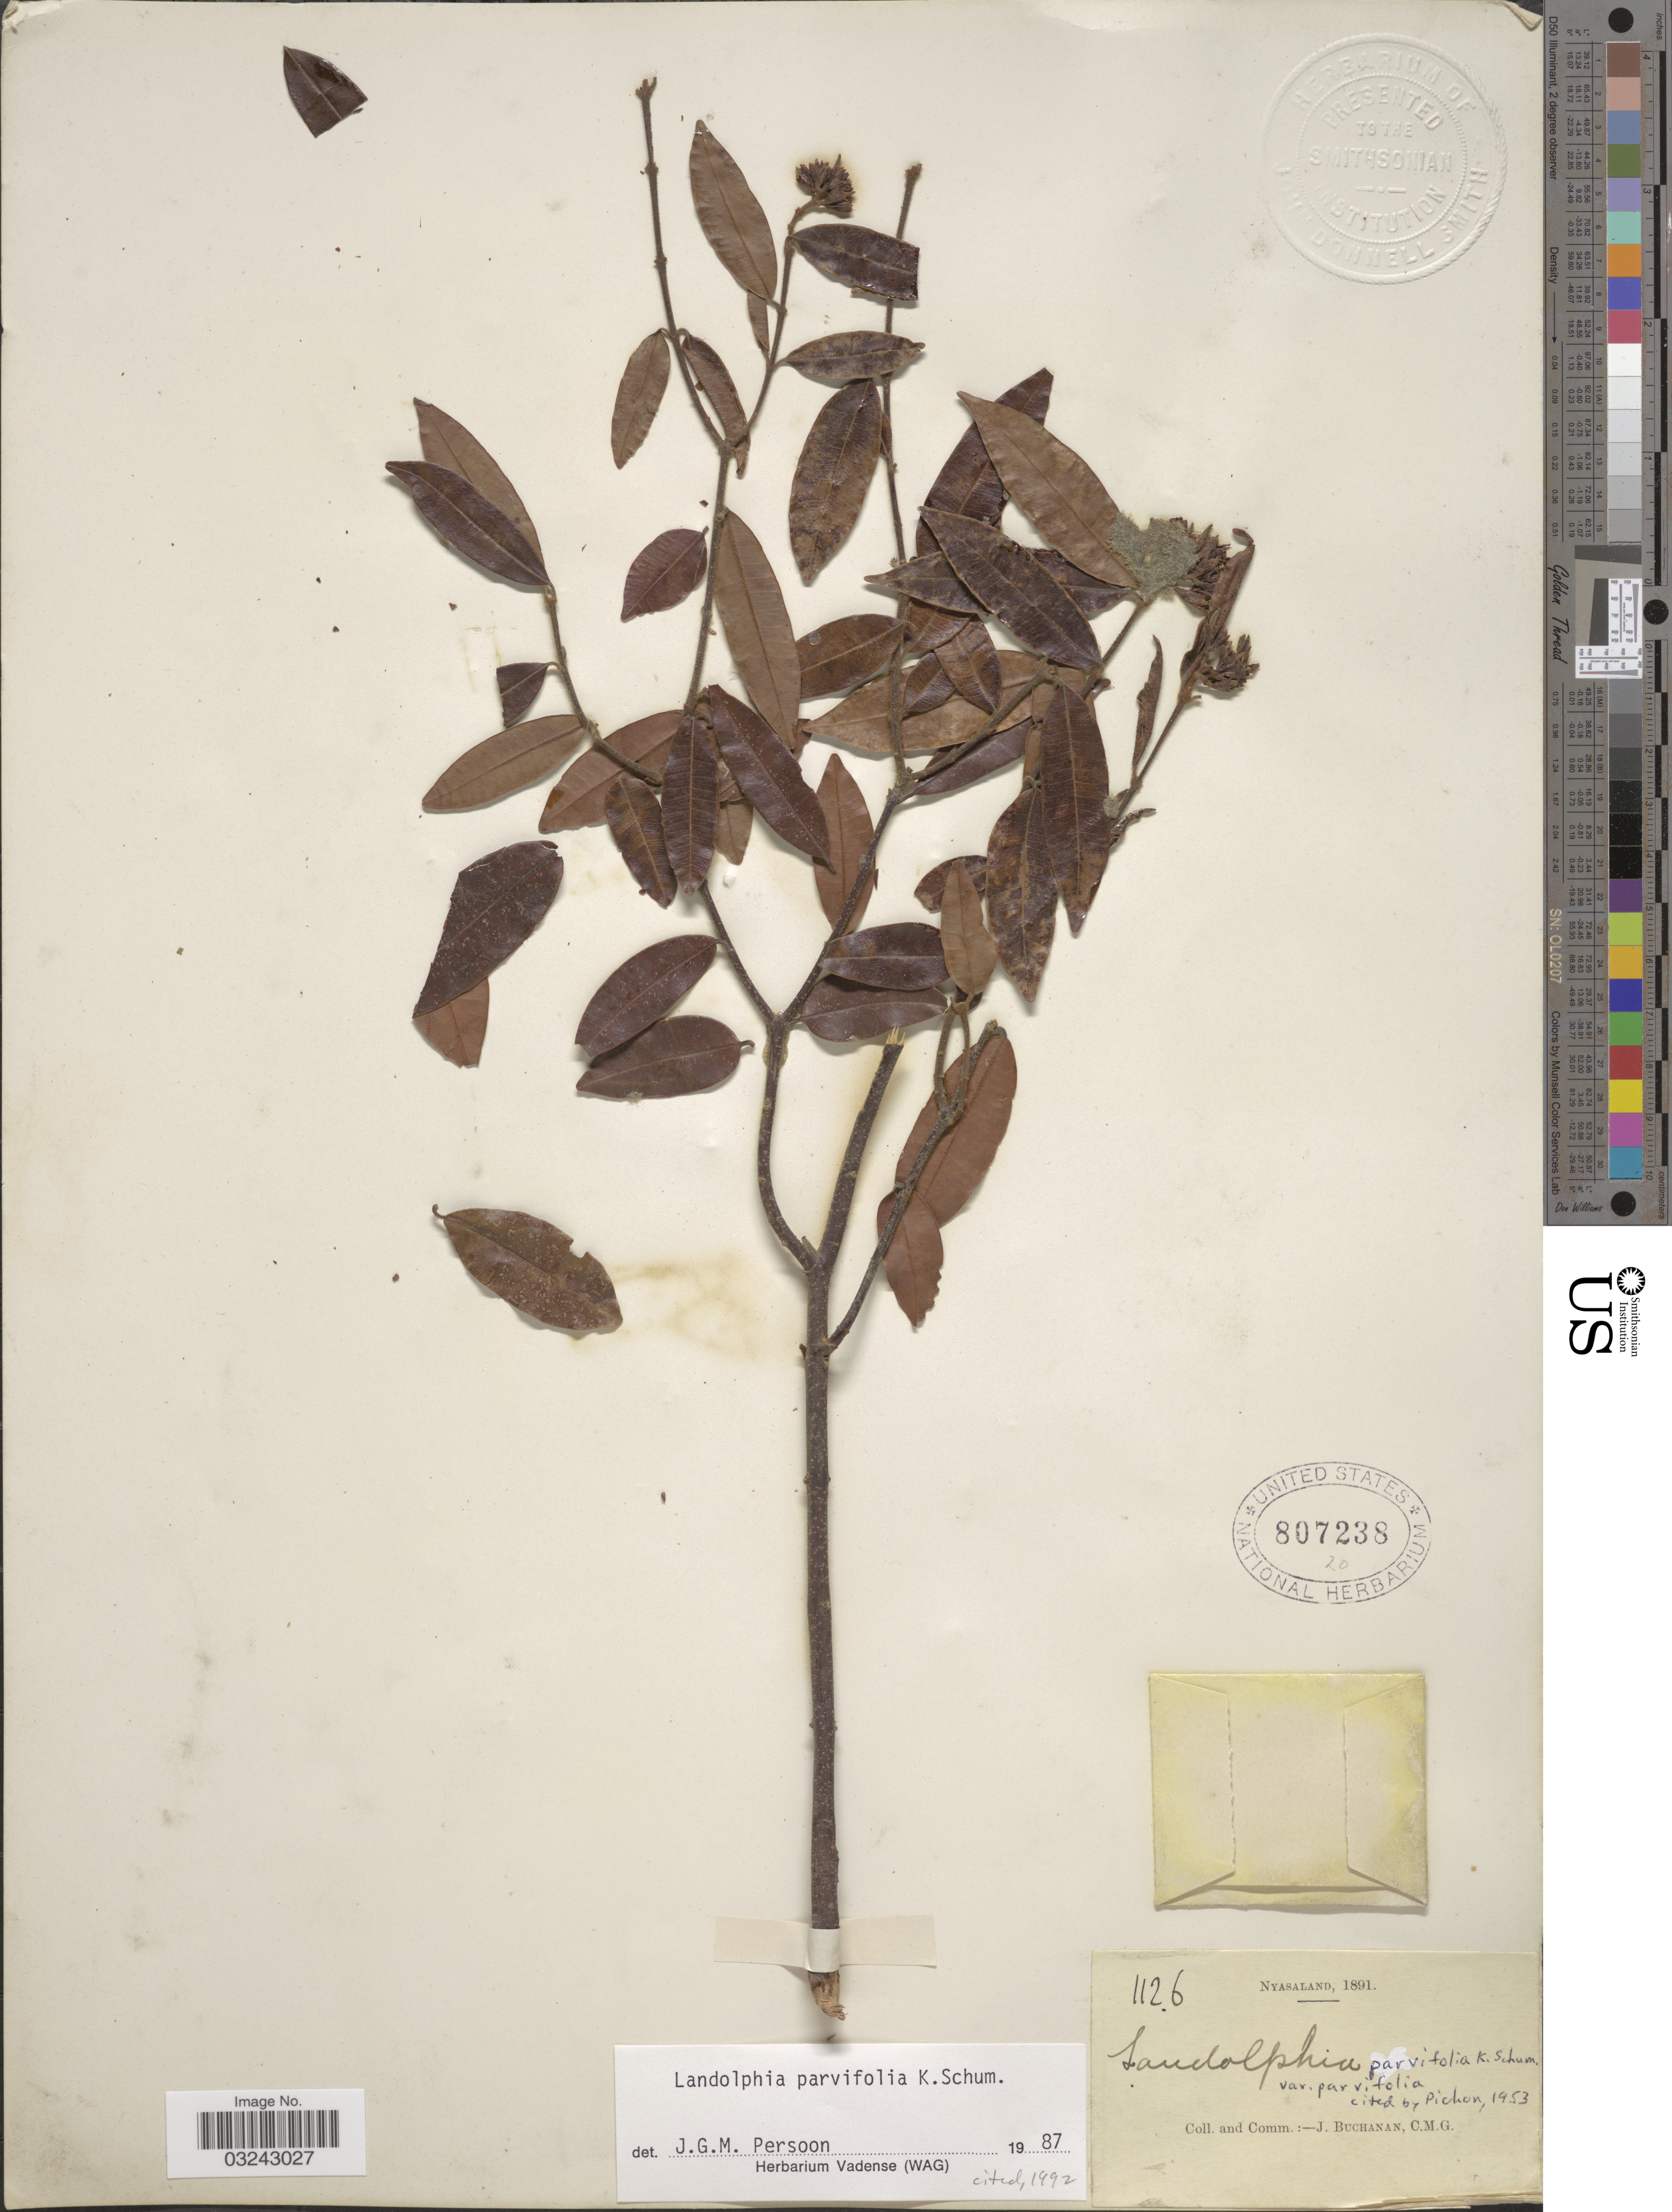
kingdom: Plantae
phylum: Tracheophyta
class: Magnoliopsida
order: Gentianales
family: Apocynaceae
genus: Landolphia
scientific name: Landolphia parvifolia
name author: K. Schum.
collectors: J. Buchanan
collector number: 1126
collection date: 1891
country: Malawi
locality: Nyasaland.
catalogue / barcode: US 807238